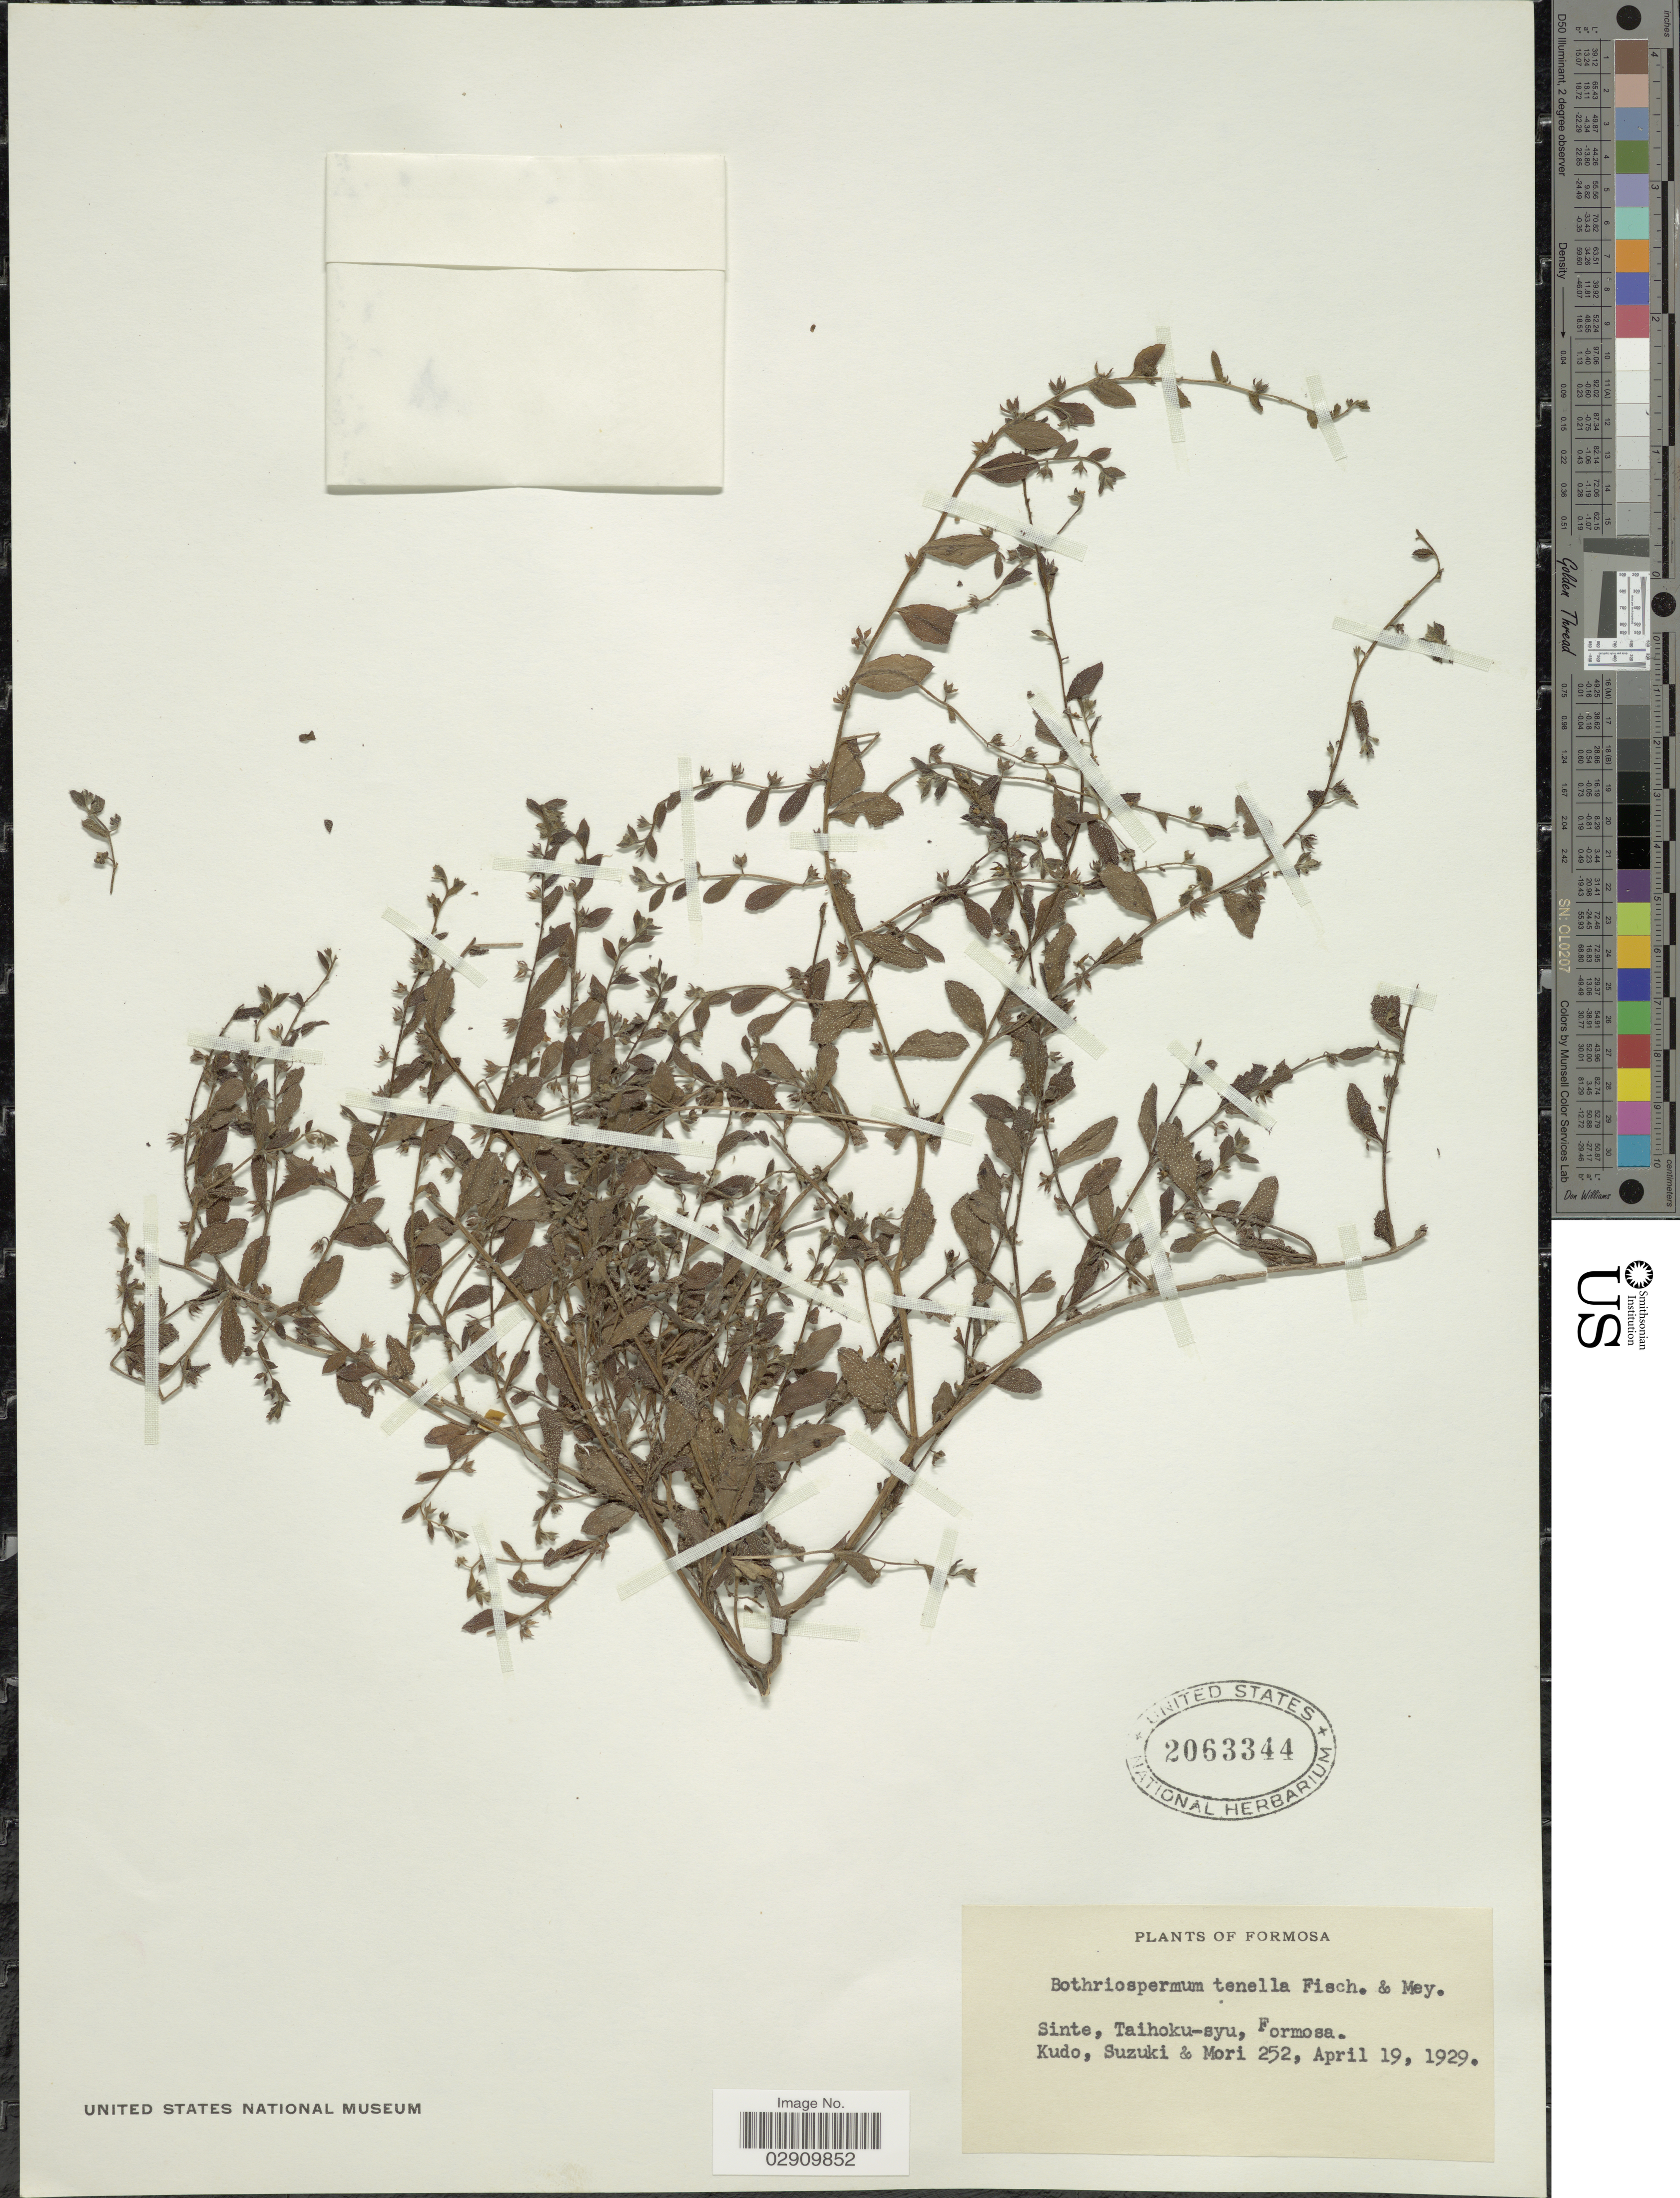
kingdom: Plantae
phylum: Tracheophyta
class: Magnoliopsida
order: Boraginales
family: Boraginaceae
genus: Bothriospermum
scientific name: Bothriospermum tenellum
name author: (Hornem.) Fisch. & C.A. Mey.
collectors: Kudo, Suzuki & -. Mori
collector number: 252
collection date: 1929-04-19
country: Taiwan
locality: Sinte, Taihoku-syu, Formosa.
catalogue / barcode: US 2063344